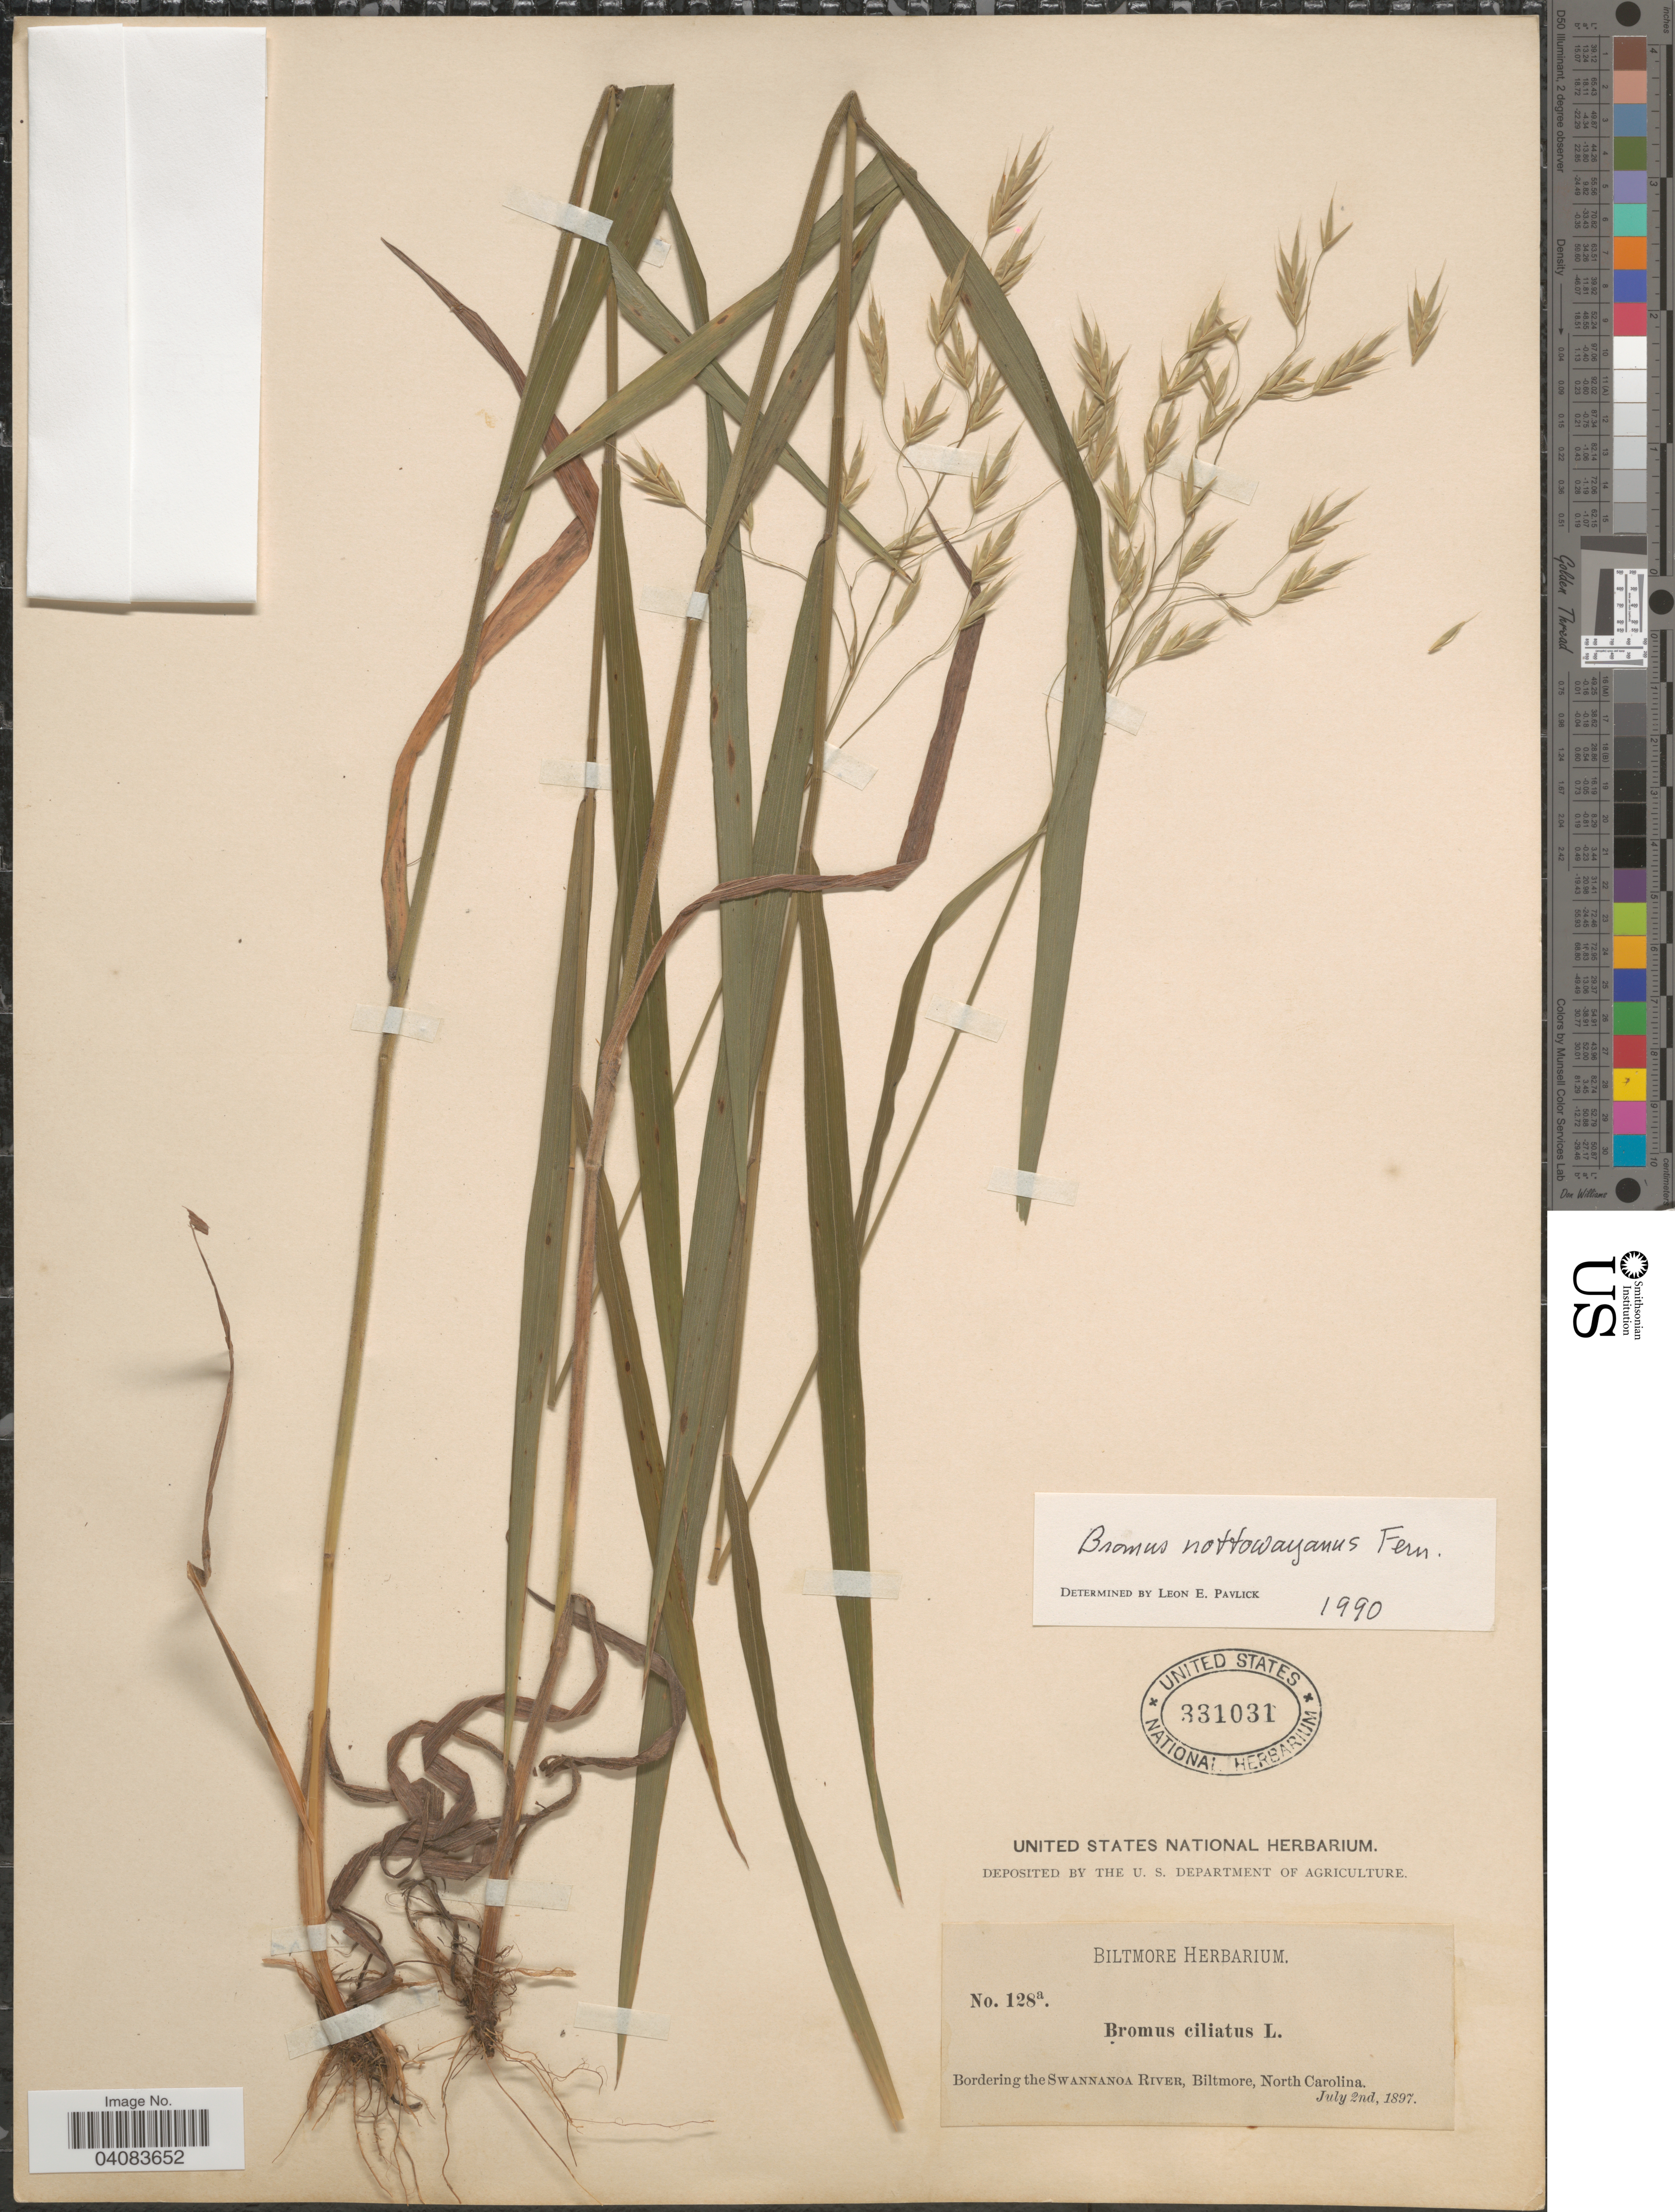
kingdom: Plantae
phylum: Tracheophyta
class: Liliopsida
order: Poales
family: Poaceae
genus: Bromus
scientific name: Bromus nottawayanus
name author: Fernald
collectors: ex herb. Biltmore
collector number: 128a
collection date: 1897-07-02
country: United States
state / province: North Carolina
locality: Bordering the Swannanoa River, Biltmore.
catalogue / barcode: US 331031